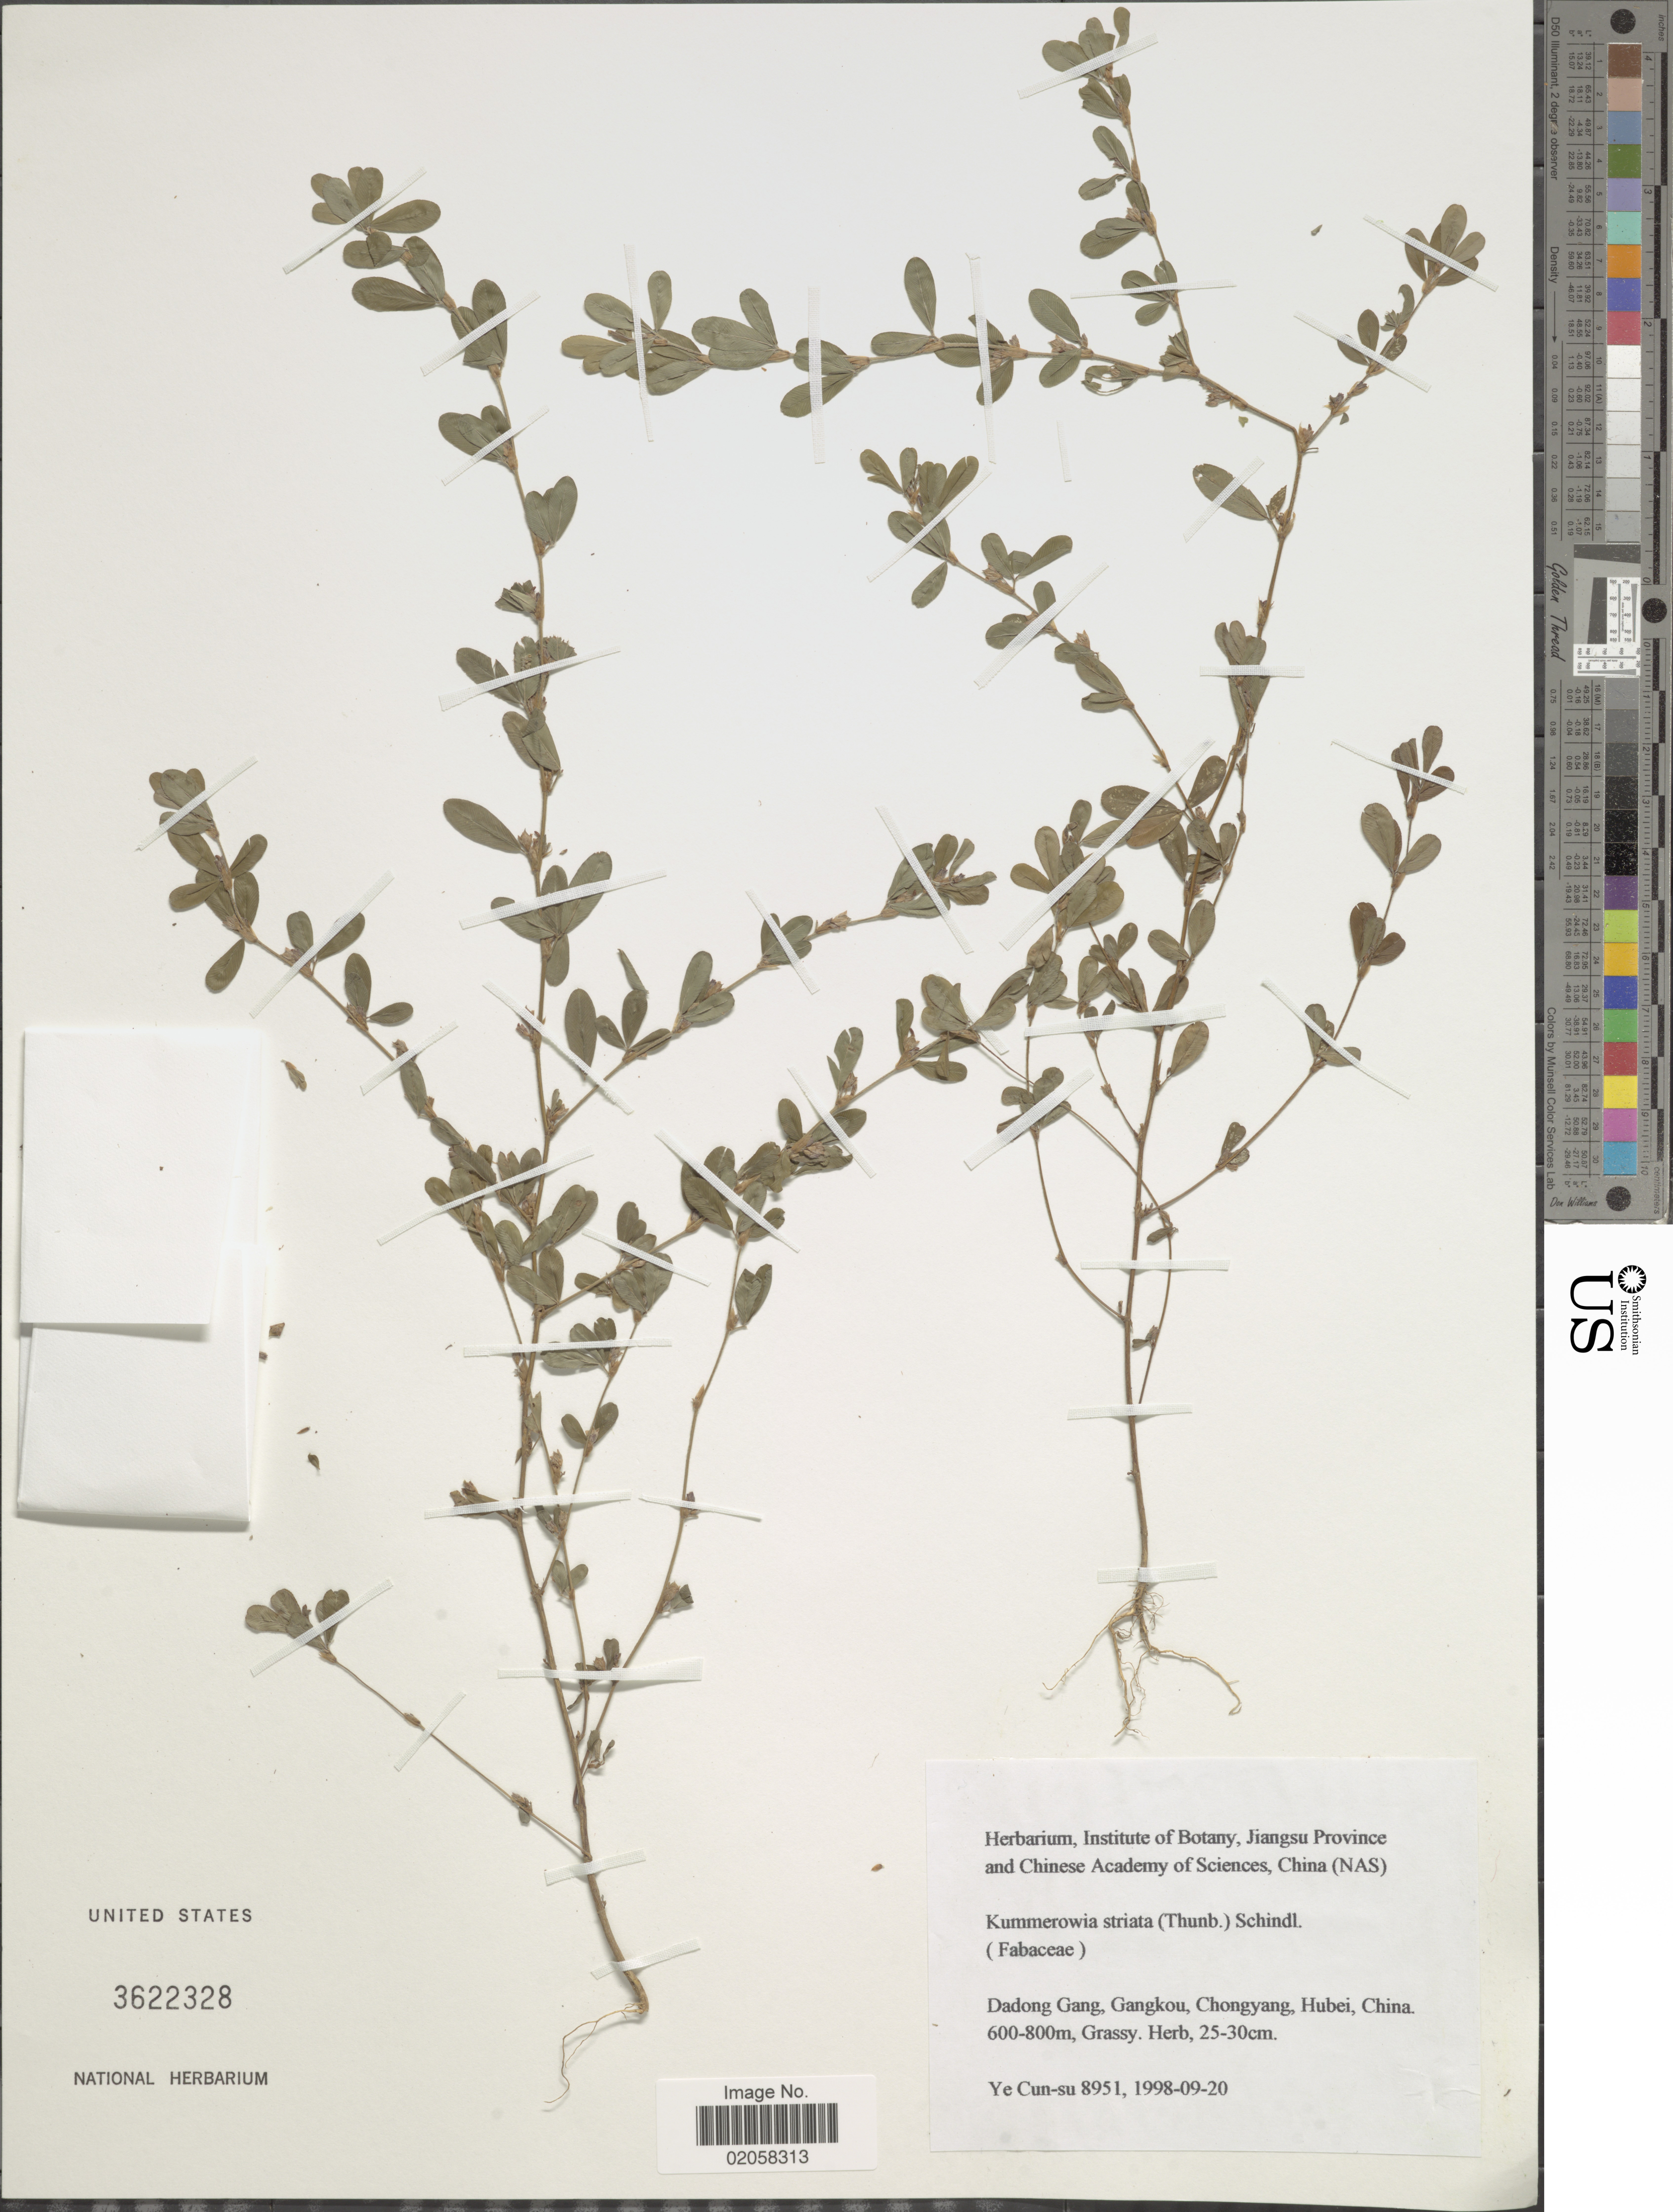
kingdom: Plantae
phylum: Tracheophyta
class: Magnoliopsida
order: Fabales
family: Fabaceae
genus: Kummerowia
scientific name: Kummerowia striata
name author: (Thunb.) Schindl.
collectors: Ye Cun-su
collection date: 1998-09-20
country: China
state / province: Hubei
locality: Dadong Gang, Gangkou, Chongyang, Hubei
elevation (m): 600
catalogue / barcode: US 3622328